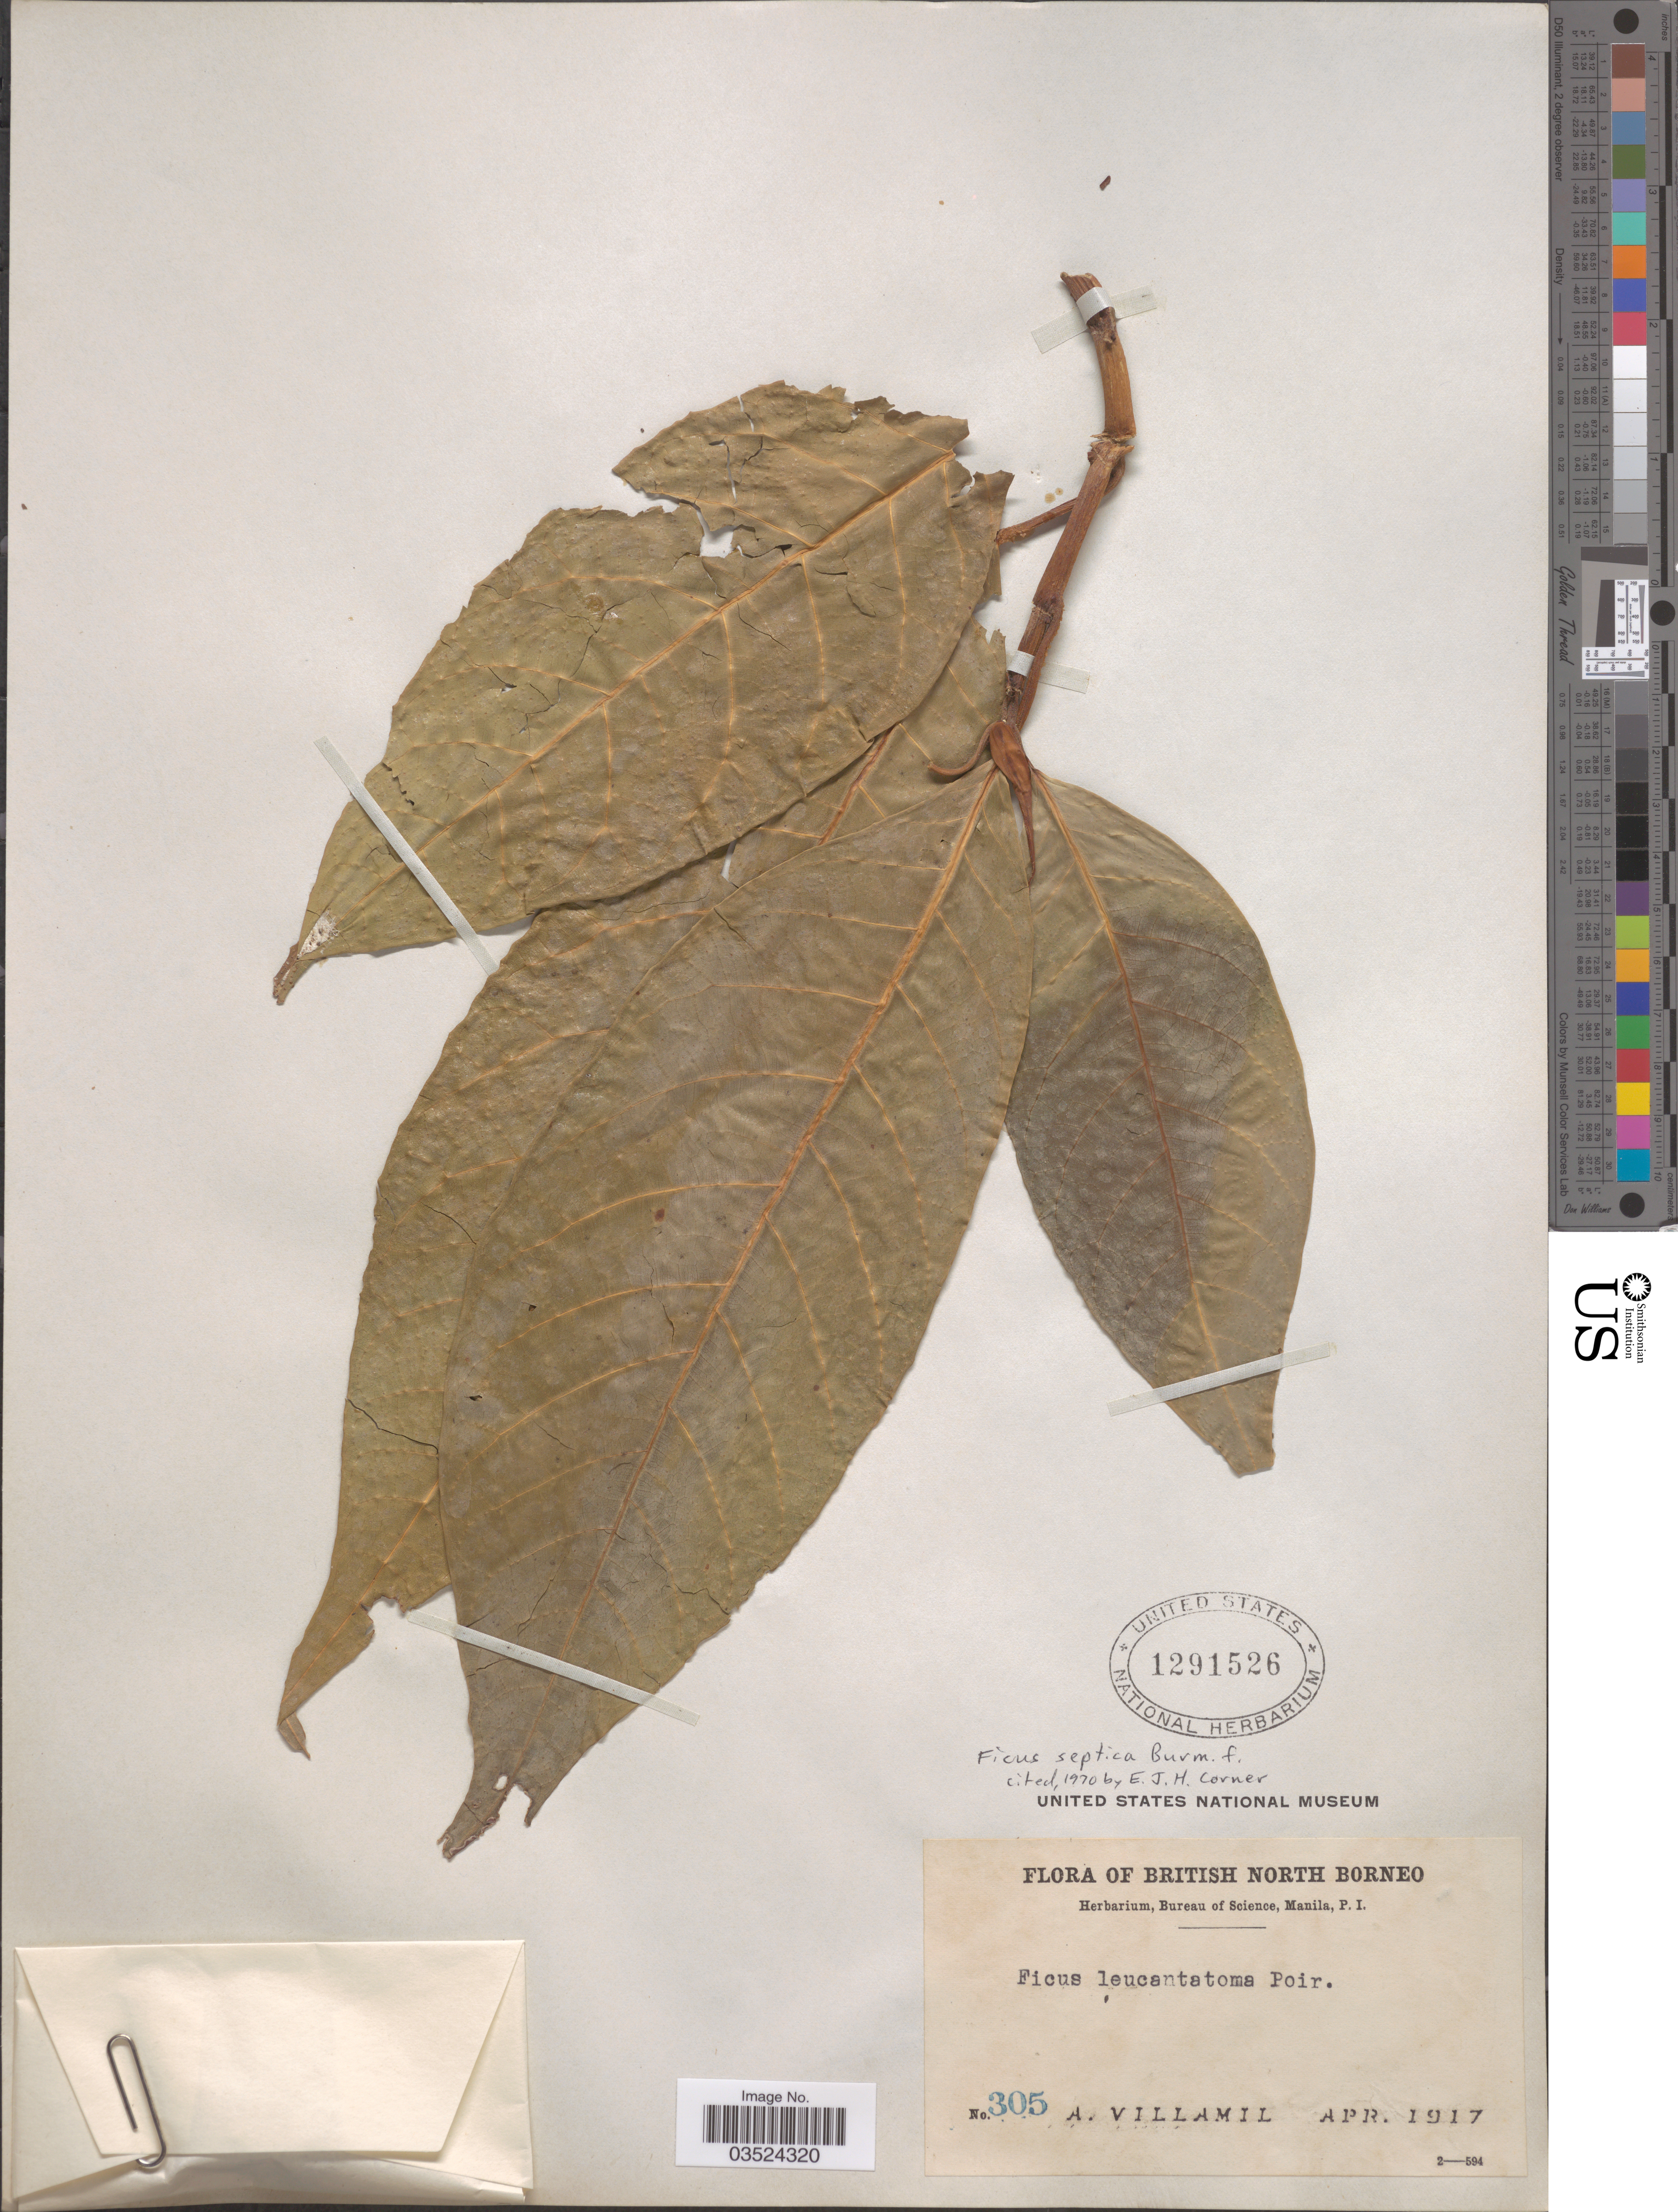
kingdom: Plantae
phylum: Tracheophyta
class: Magnoliopsida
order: Rosales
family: Moraceae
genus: Ficus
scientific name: Ficus septica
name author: Burm. f.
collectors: A. Villamil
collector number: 305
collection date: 1917-04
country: Malaysia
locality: British North Borneo.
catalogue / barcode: US 1291526